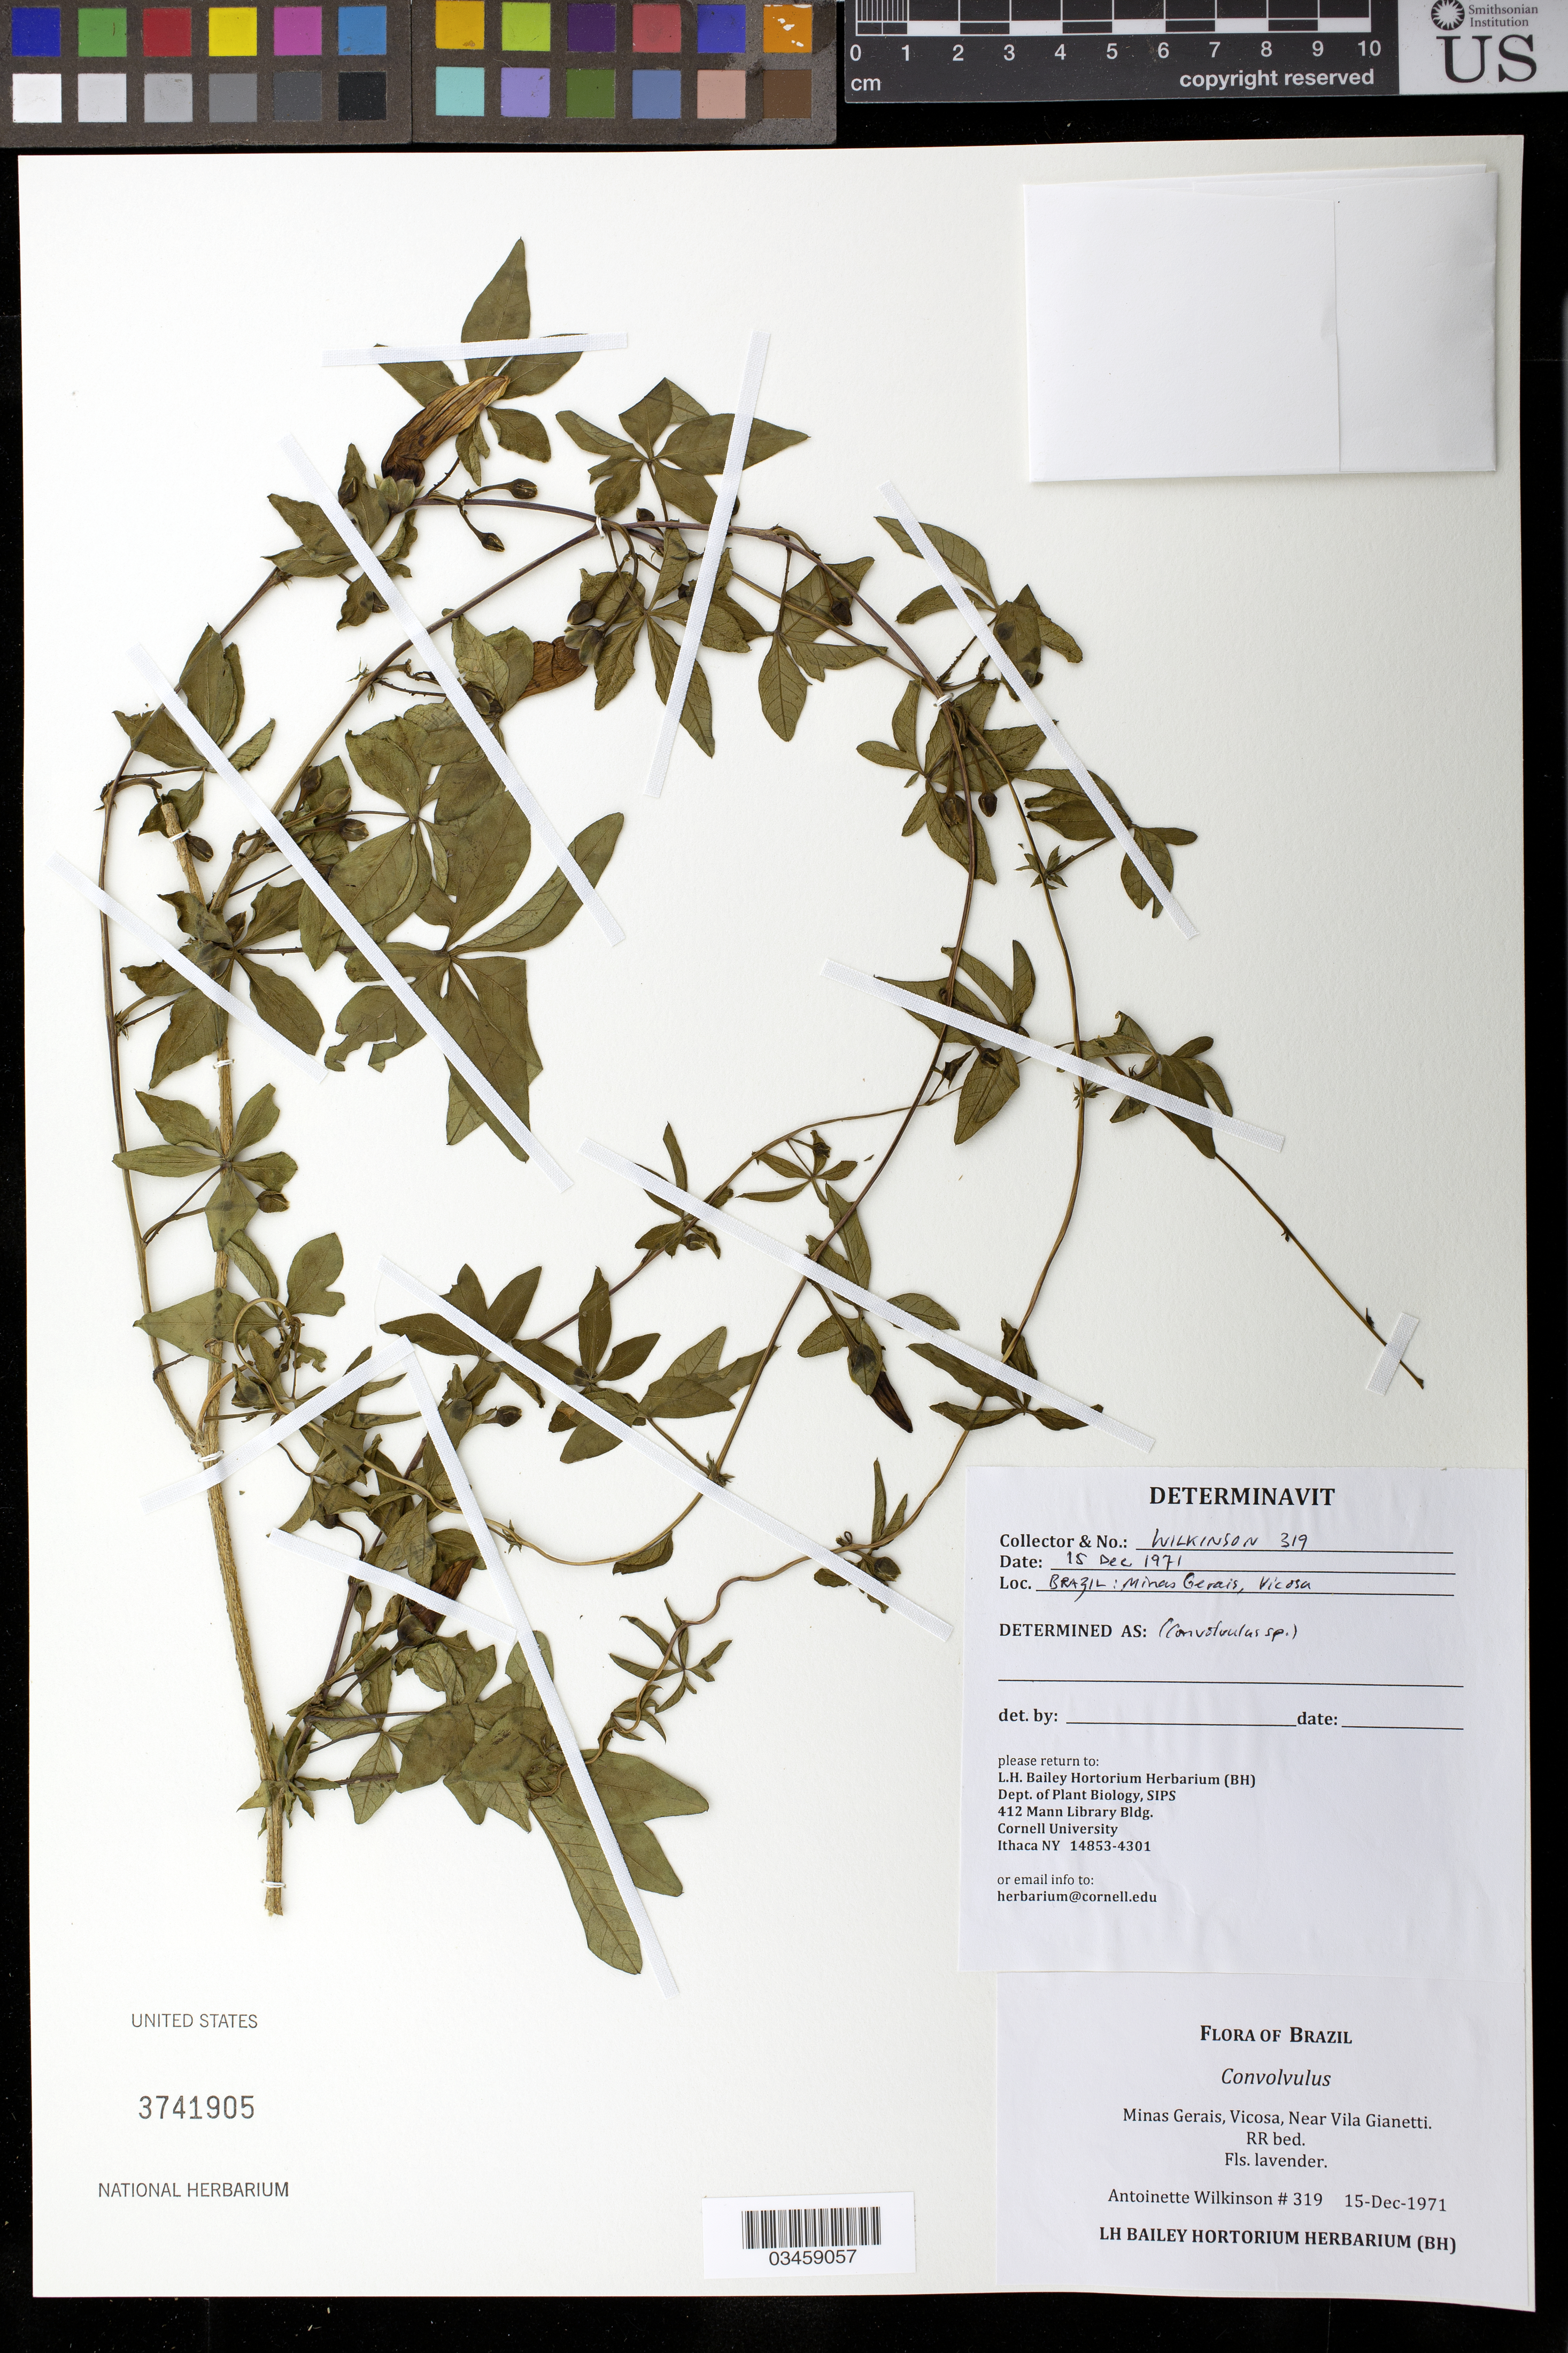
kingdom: Plantae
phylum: Tracheophyta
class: Magnoliopsida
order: Solanales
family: Convolvulaceae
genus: Convolvulus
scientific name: Convolvulus sp.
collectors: A. Wilkinson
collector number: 319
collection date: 1971-12-15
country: Brazil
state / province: Minas Gerais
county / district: Viçosa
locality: Near Vila Gianetti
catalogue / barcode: US 3741905